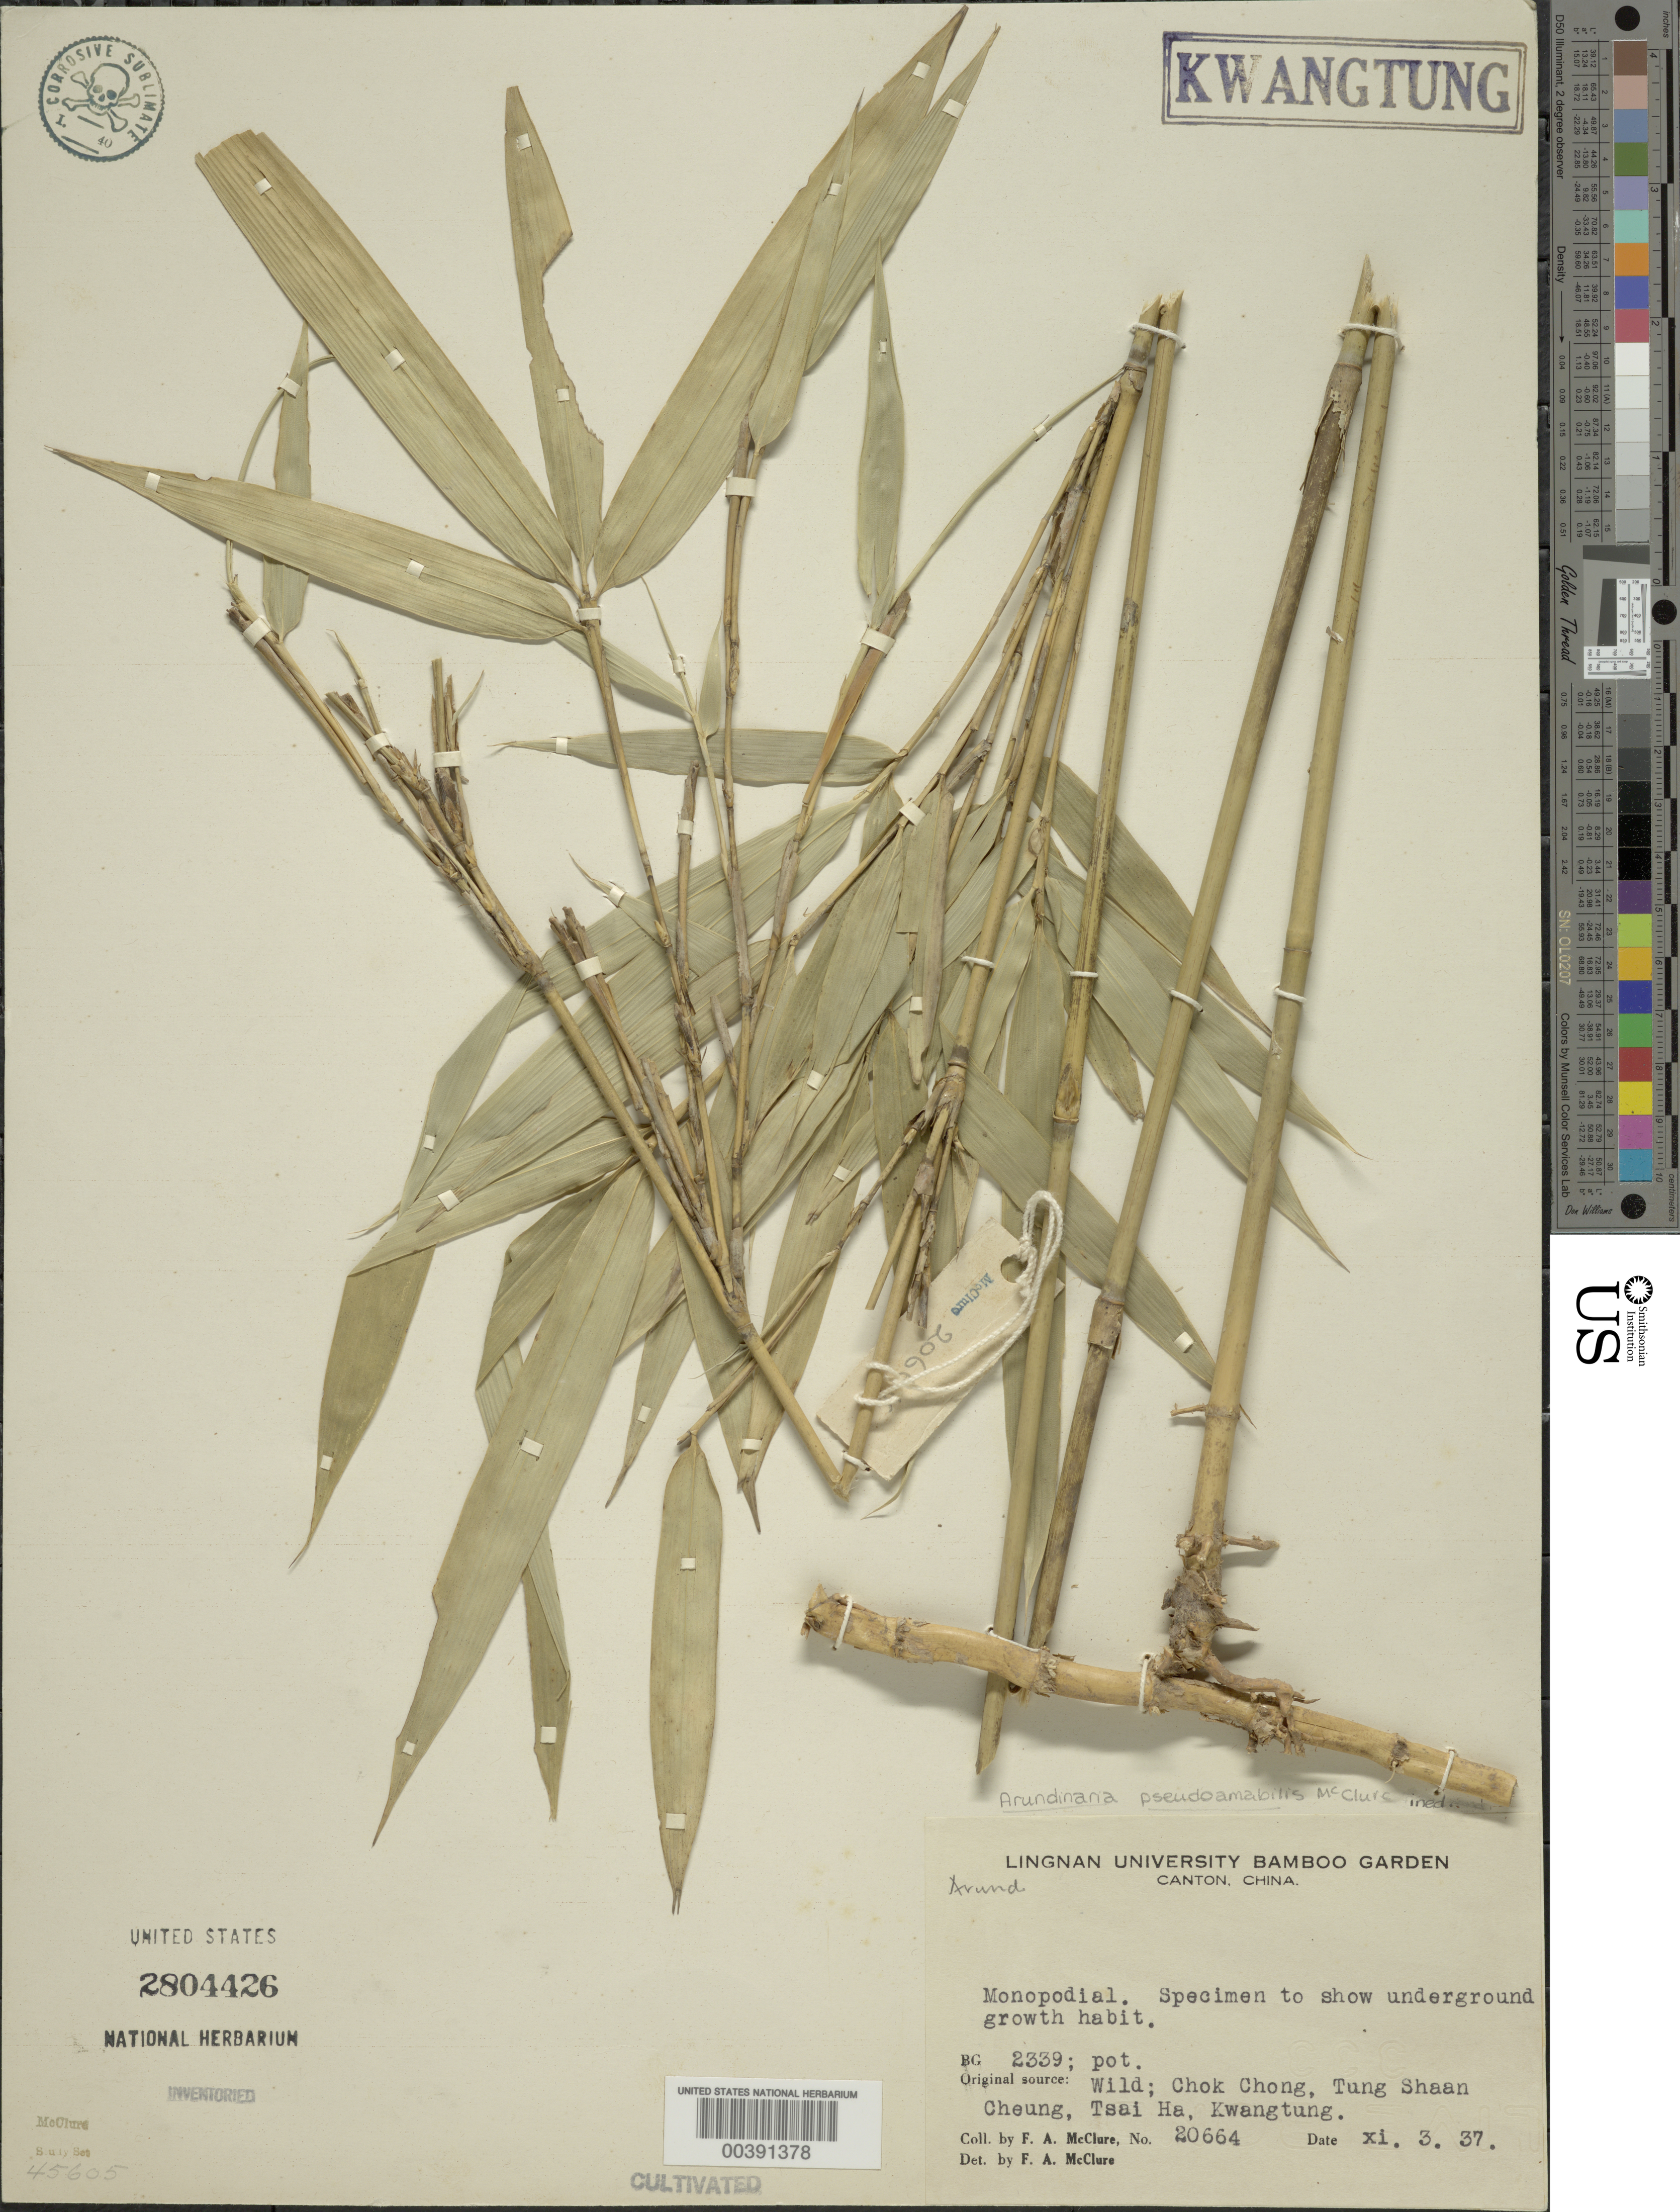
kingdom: Plantae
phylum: Tracheophyta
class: Liliopsida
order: Poales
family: Poaceae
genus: Arundinaria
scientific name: Arundinaria pseudoamabilis McClure, ined.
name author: McClure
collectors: F. A. McClure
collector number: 20664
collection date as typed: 03 Nov 1937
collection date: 1937-11-03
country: China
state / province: Guangdong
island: Honam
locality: Lingnan univ. bg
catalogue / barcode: US 2804426